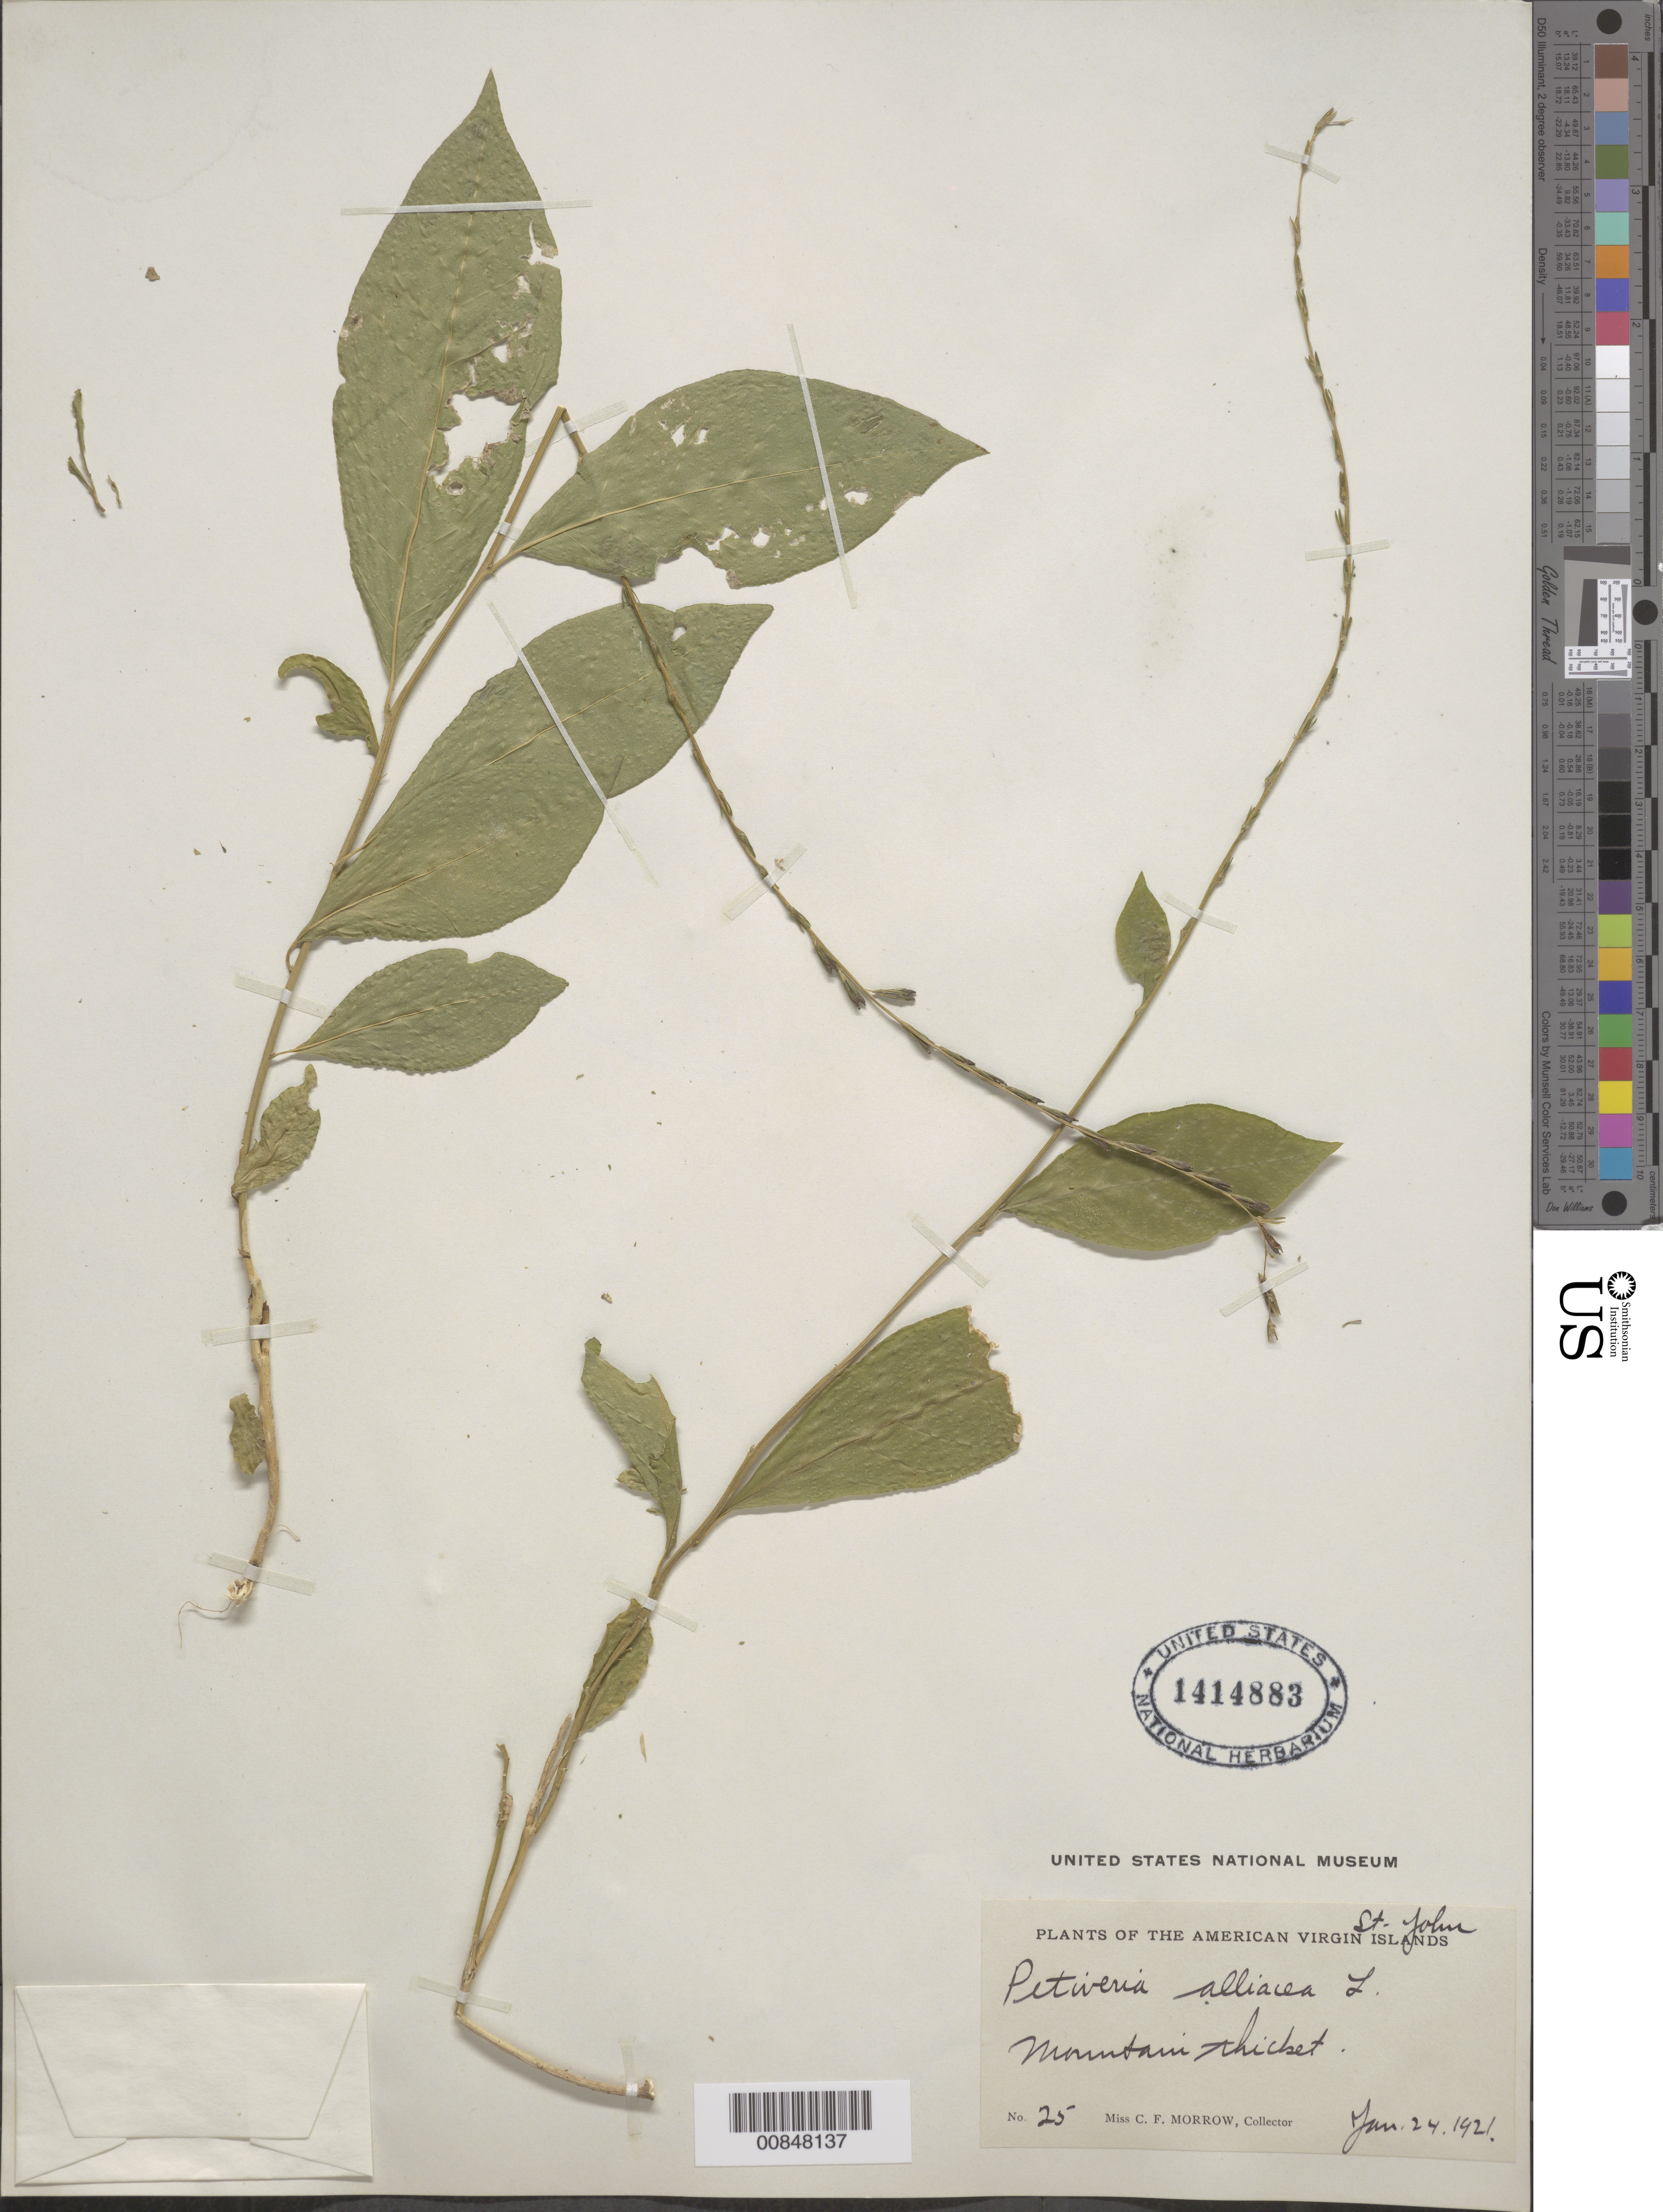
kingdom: Plantae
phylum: Tracheophyta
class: Magnoliopsida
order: Caryophyllales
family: Phytolaccaceae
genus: Petiveria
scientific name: Petiveria alliacea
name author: L.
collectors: C. Morrow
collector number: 25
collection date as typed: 24 Jan 1921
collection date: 1921-01-24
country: U.S. Virgin Islands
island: St. John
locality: St. John.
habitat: Mountain thicket.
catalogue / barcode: US 1414883